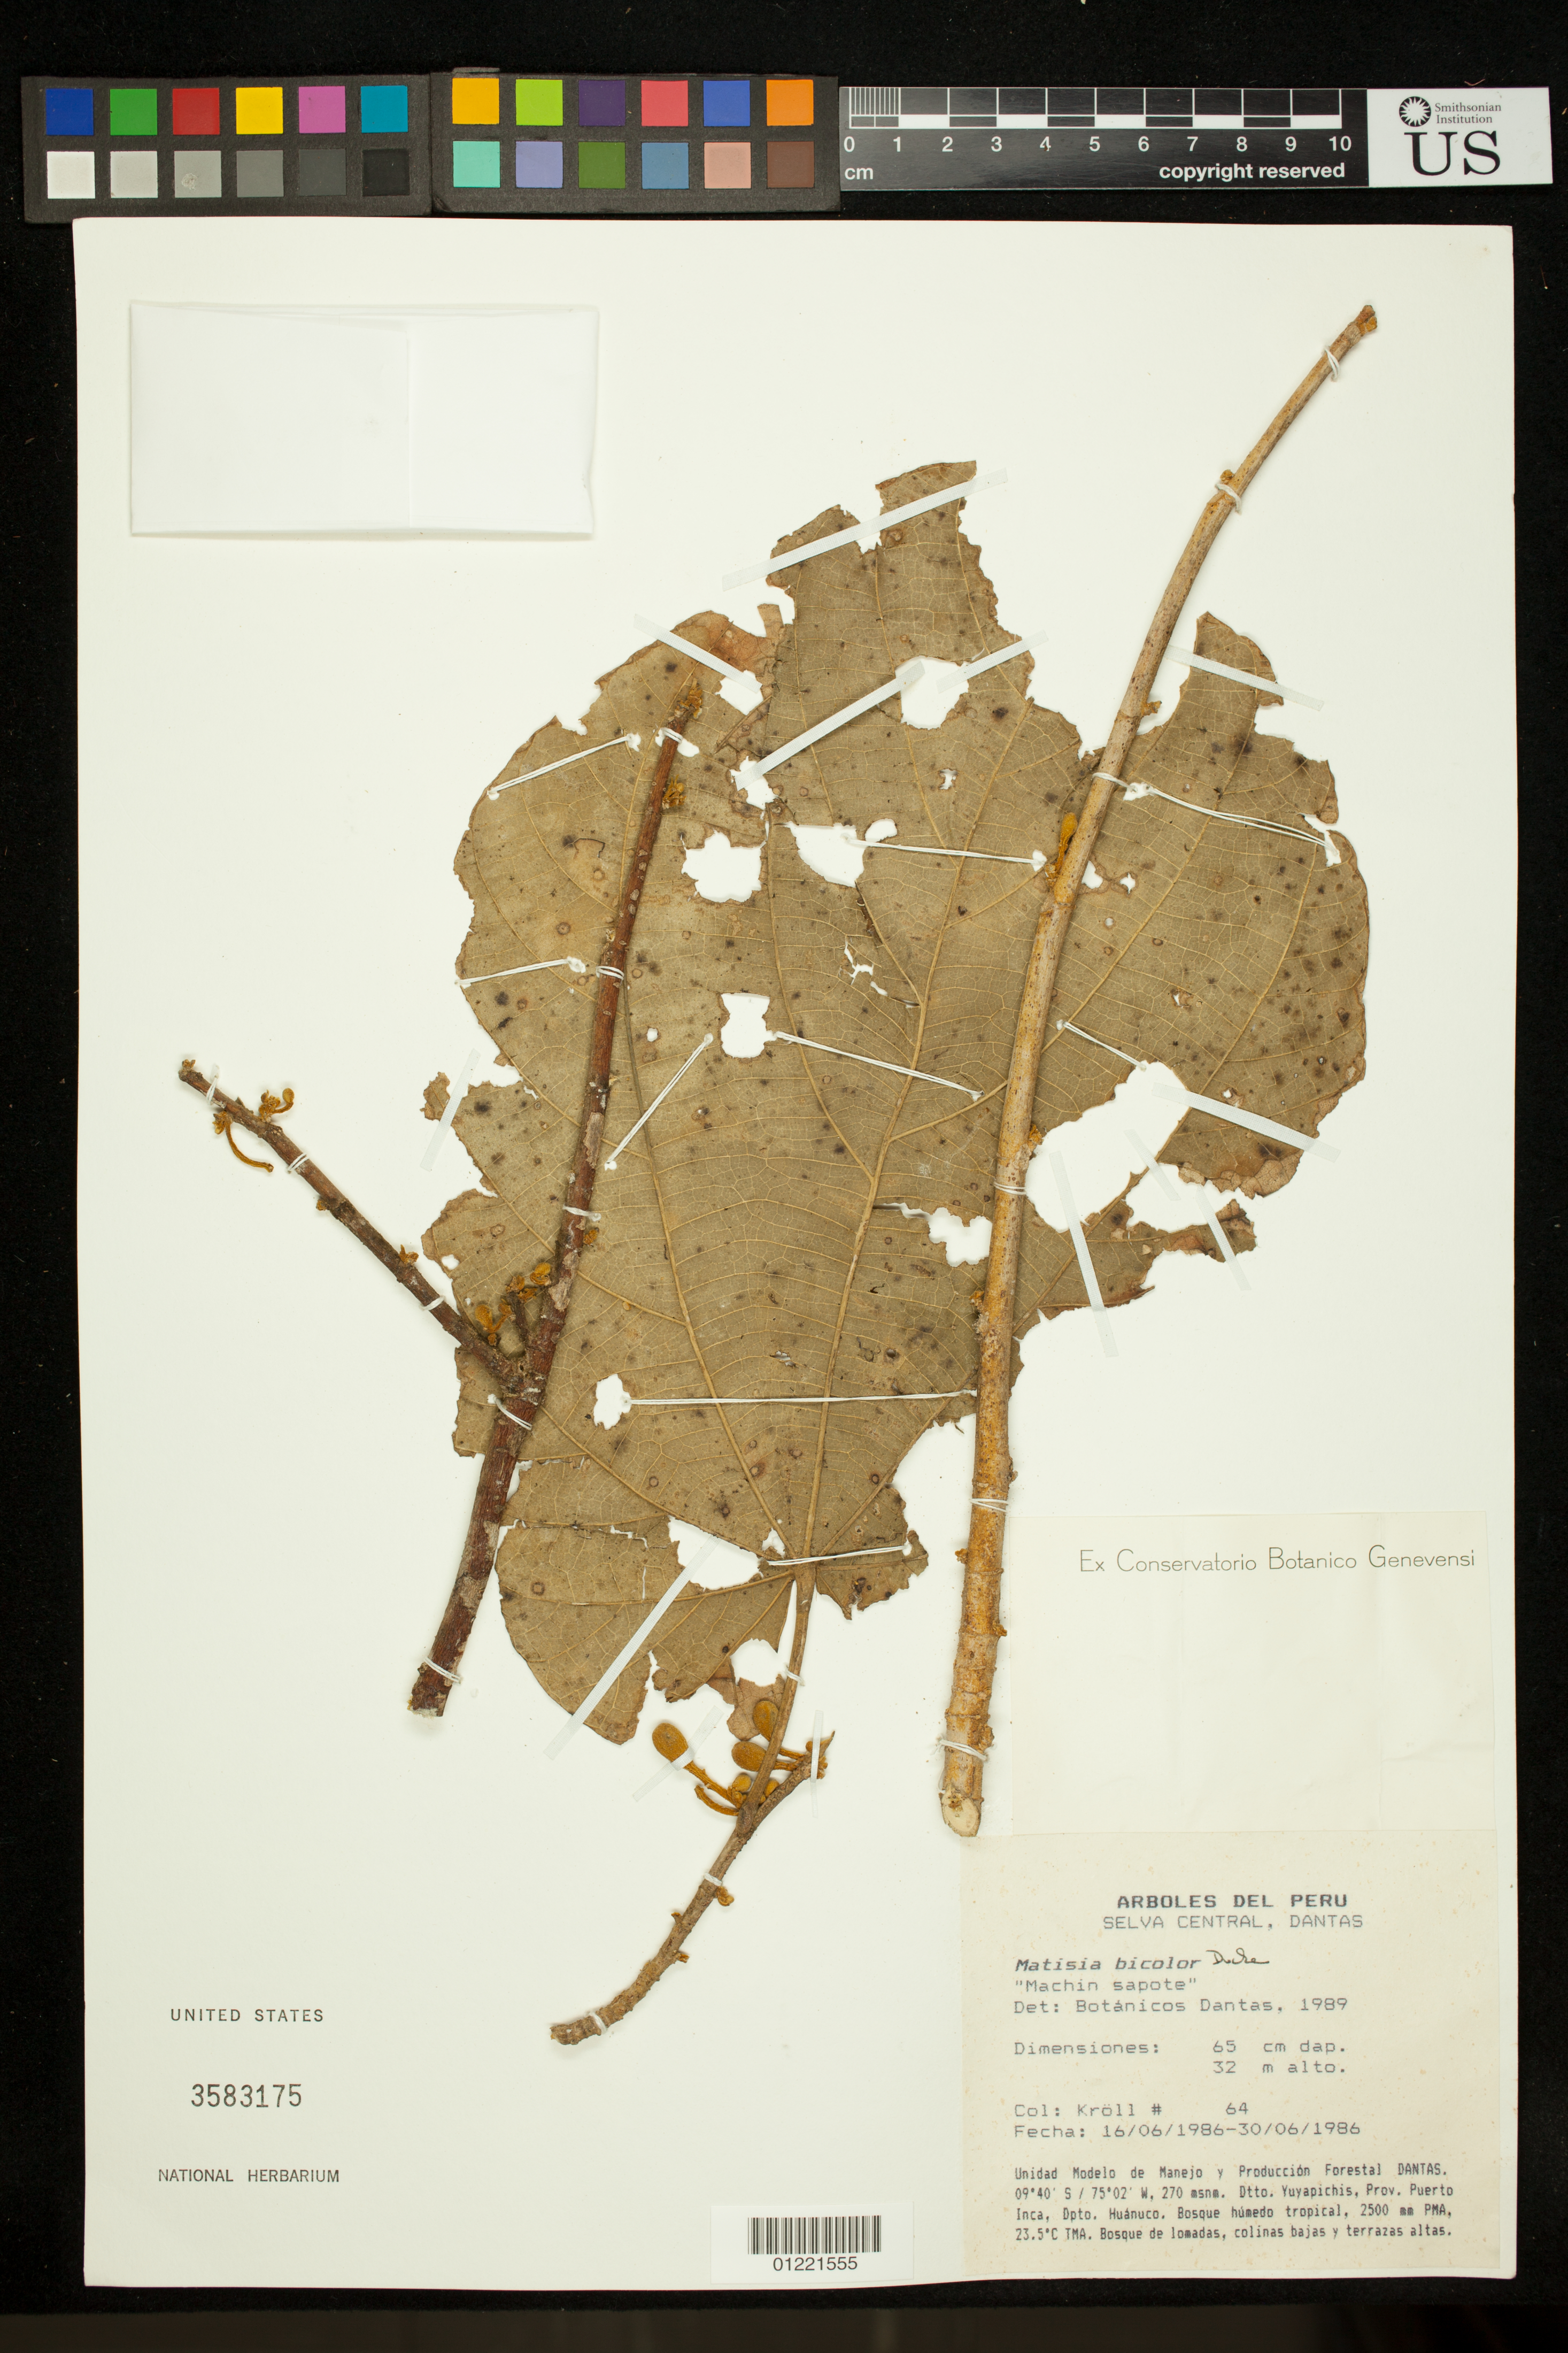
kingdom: Plantae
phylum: Tracheophyta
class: Magnoliopsida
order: Malvales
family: Malvaceae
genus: Matisia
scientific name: Matisia bicolor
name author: Ducke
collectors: Krolll, --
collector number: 64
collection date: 1986-06-16/1986-06-30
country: Peru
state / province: Huánuco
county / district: Puerto Inca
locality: Selva Central, Dantas. Unidad Modelo de Manejo y Produccion Forestal Dantas. Dtto. Yuyapichis.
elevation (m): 270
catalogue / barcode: US 3583175